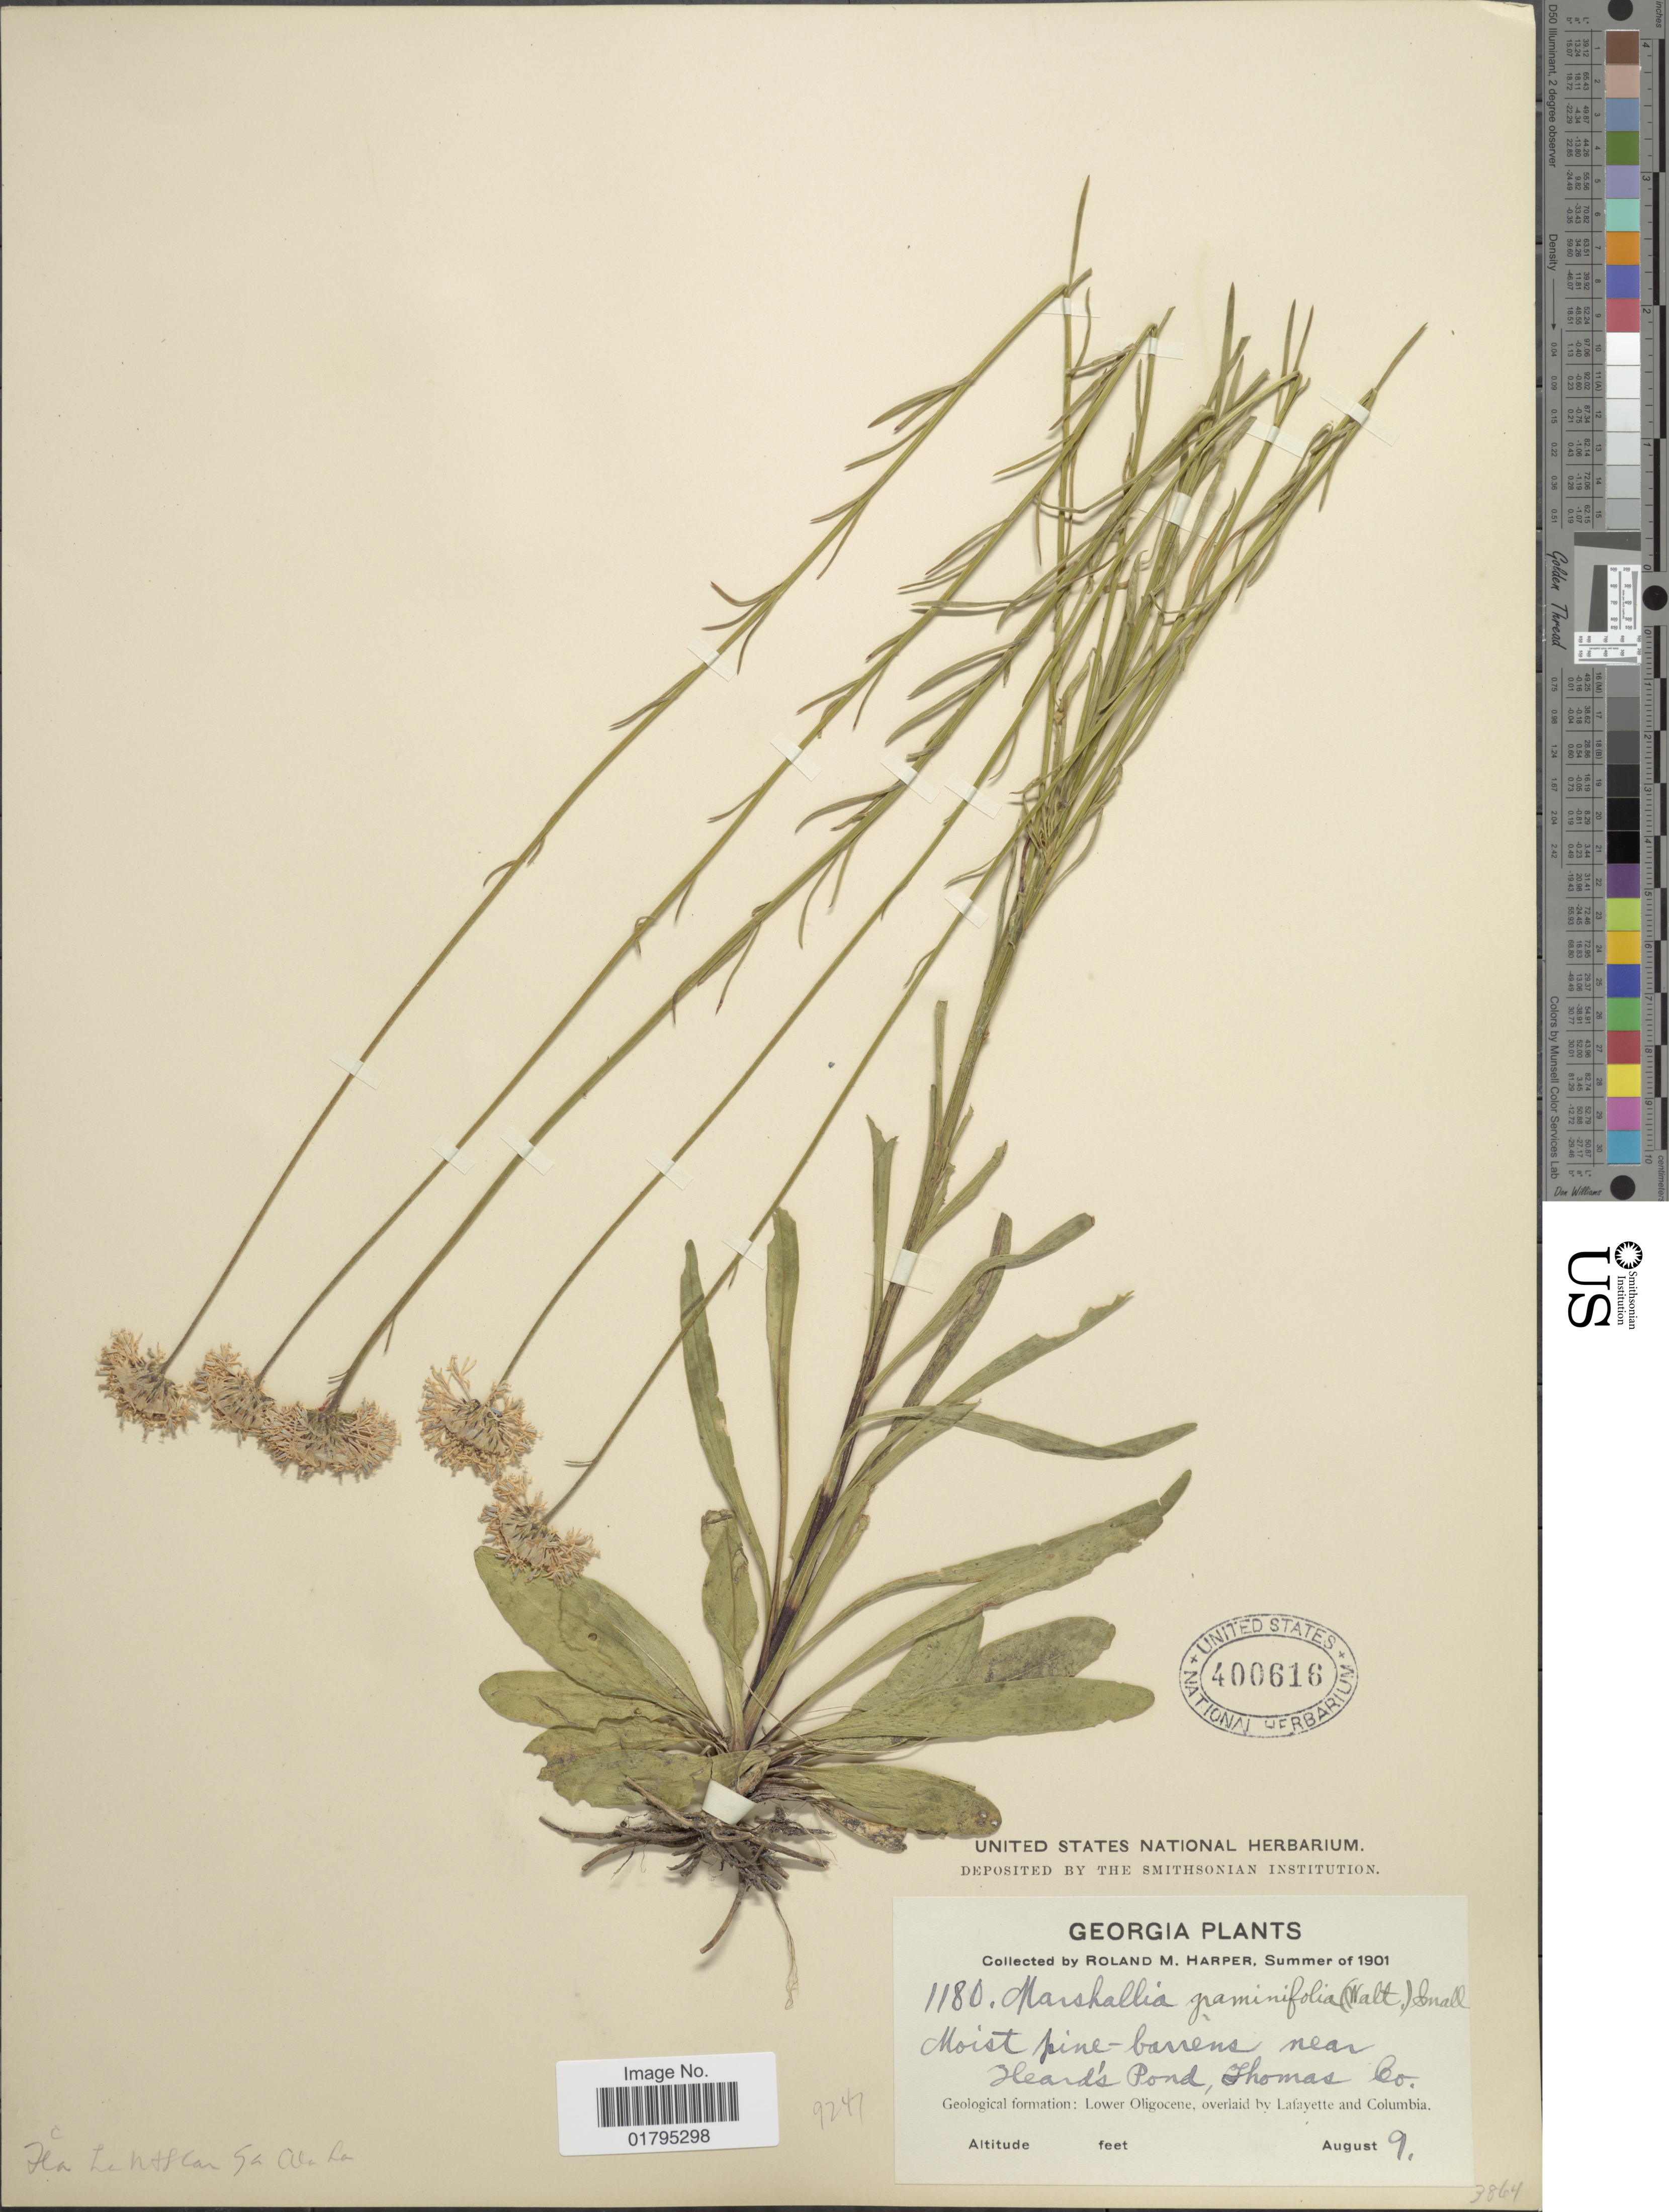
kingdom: Plantae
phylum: Tracheophyta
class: Magnoliopsida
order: Asterales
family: Asteraceae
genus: Marshallia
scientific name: Marshallia graminifolia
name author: (Walter) Small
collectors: R. M. Harper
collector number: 1180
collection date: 1901-08-09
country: United States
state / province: Georgia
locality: Georgia, Moist pine -barrens near Heard's Pond, Thomas Co. Geological formation: Lower Oligocene, overlaid by Lafayette and Columbia.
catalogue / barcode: US 400616